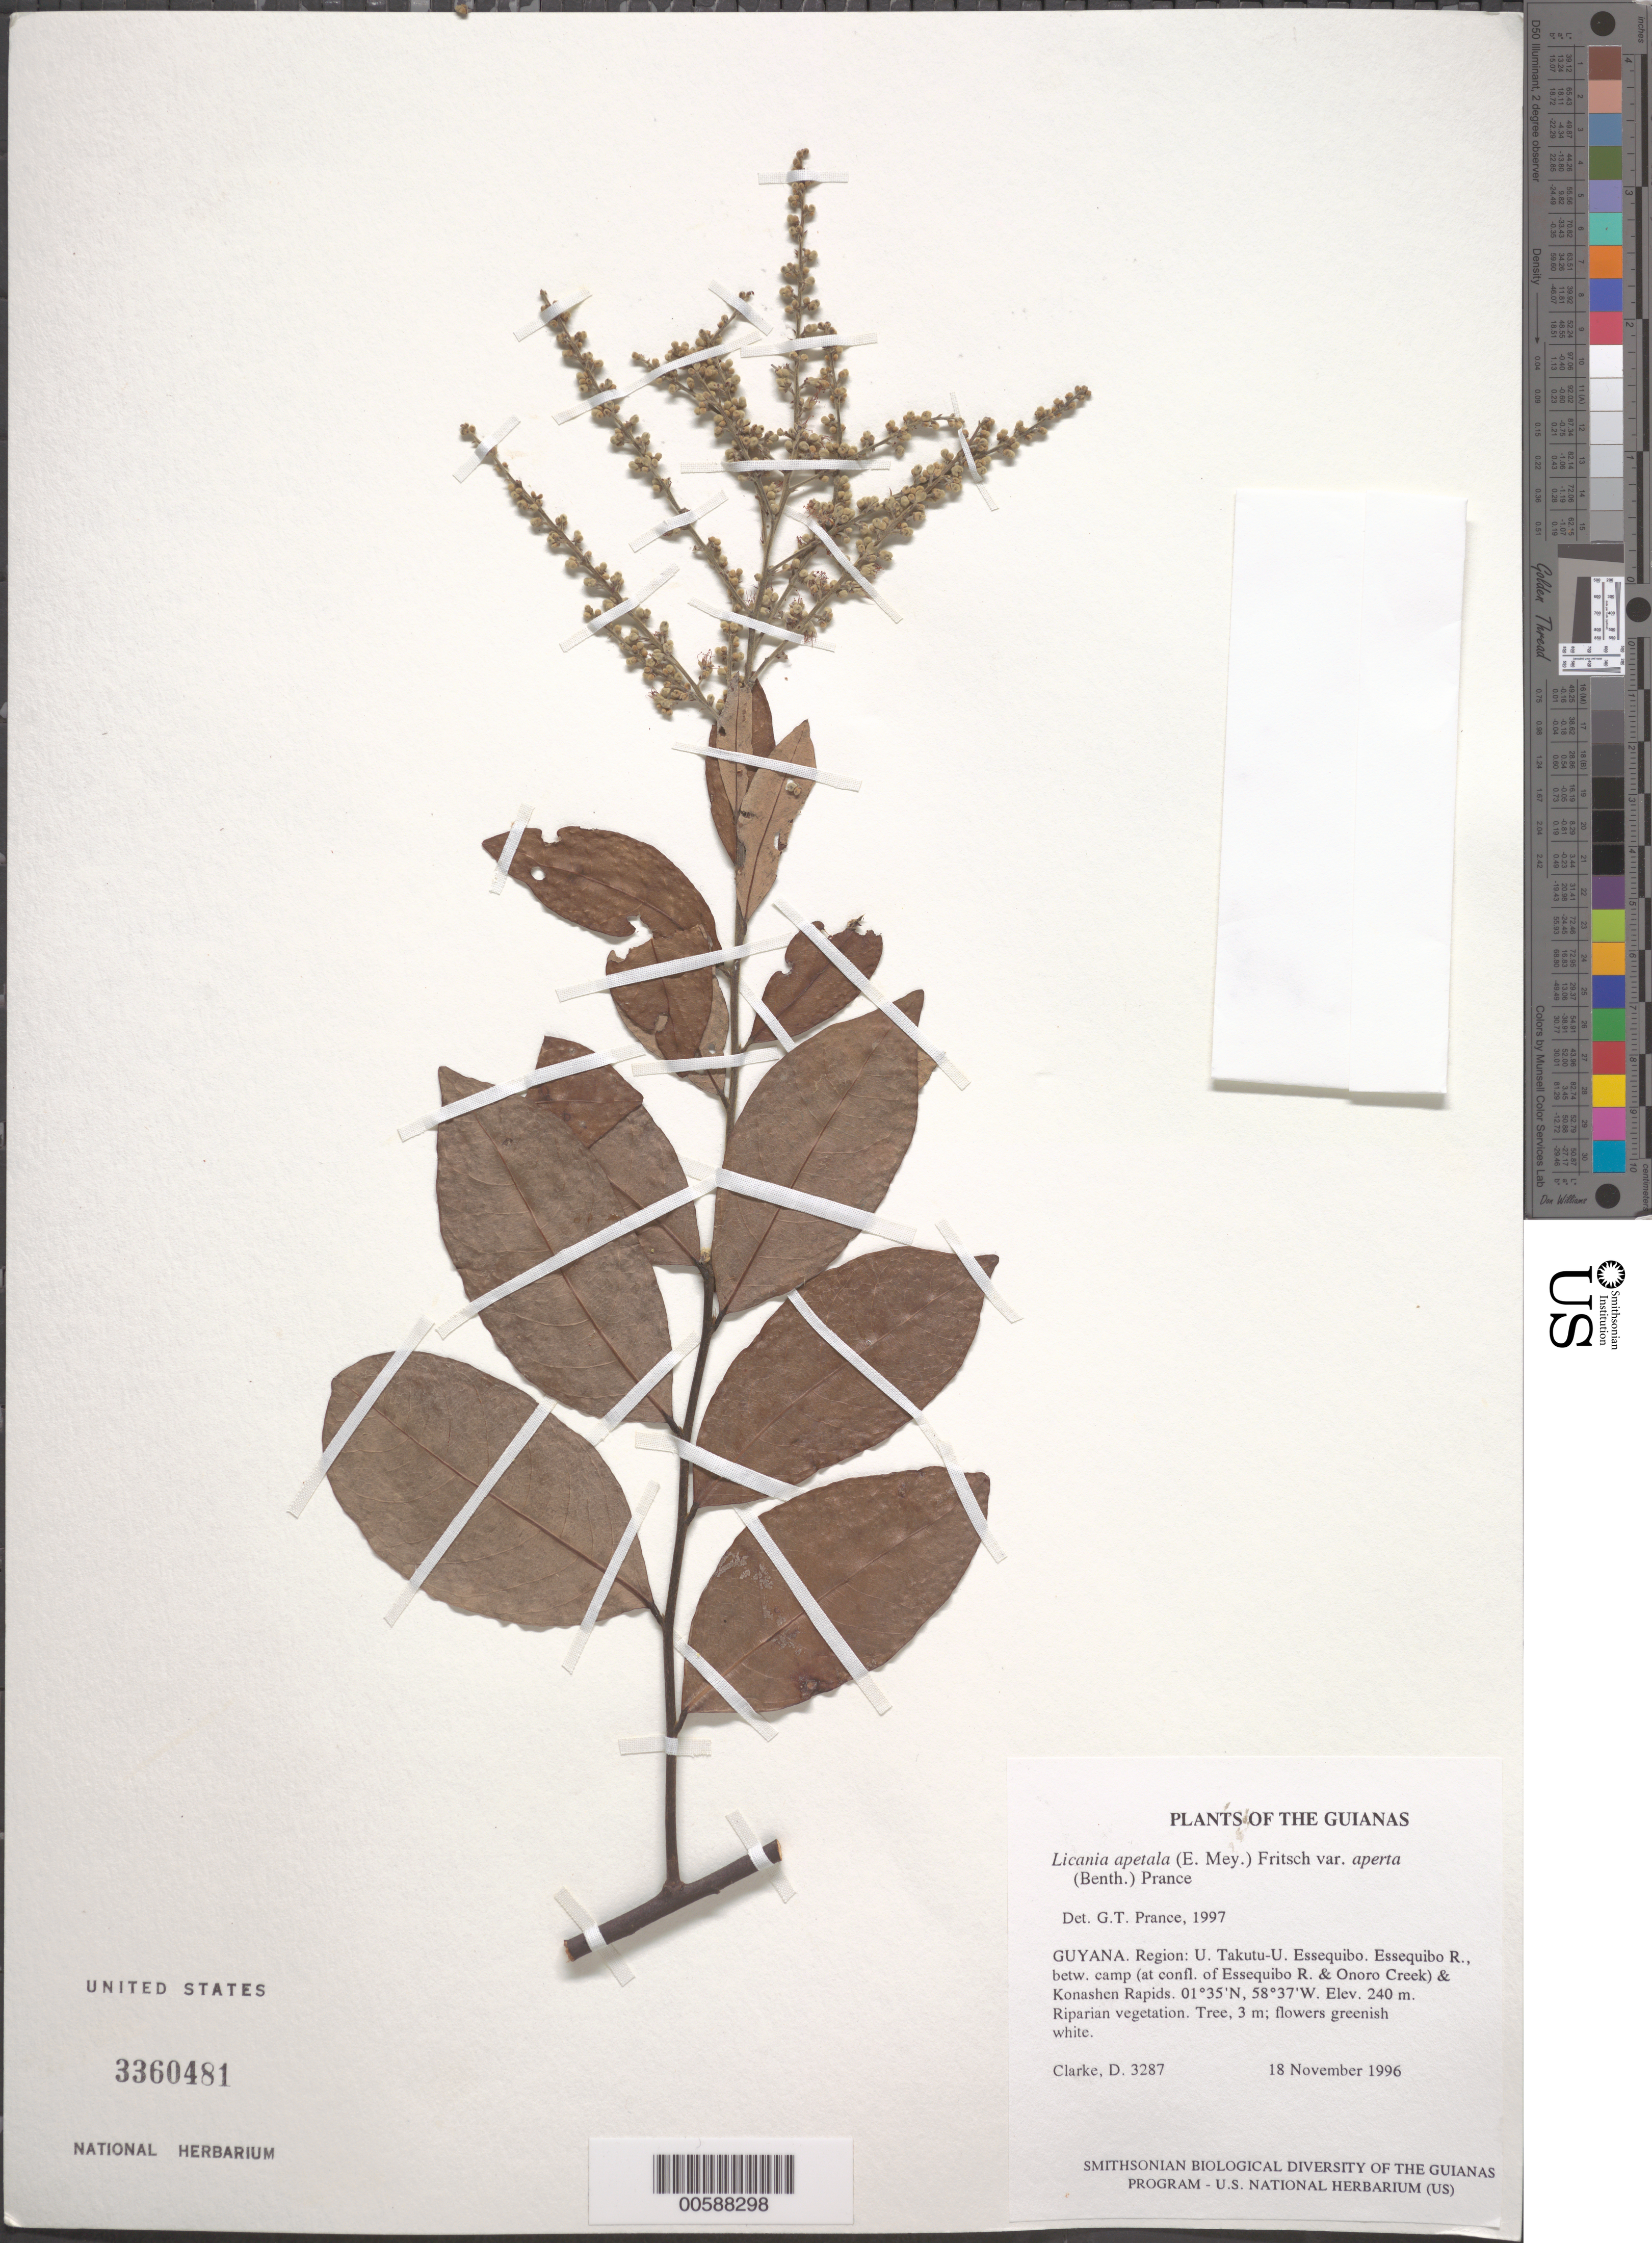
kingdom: Plantae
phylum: Tracheophyta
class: Magnoliopsida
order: Malpighiales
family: Chrysobalanaceae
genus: Leptobalanus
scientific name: Leptobalanus apetalus var. apertus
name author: (Benth.) Sothers & Prance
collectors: H. D. Clarke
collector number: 3287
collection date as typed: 18 November 1996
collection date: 1996-11-18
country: Guyana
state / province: U. Takutu-U. Essequibo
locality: Essequibo R., betw. camp (at confl. of Essequibo R. & Onoro Creek) & Konashen Rapids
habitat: Riparian vegetation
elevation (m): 240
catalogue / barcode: US 3360481